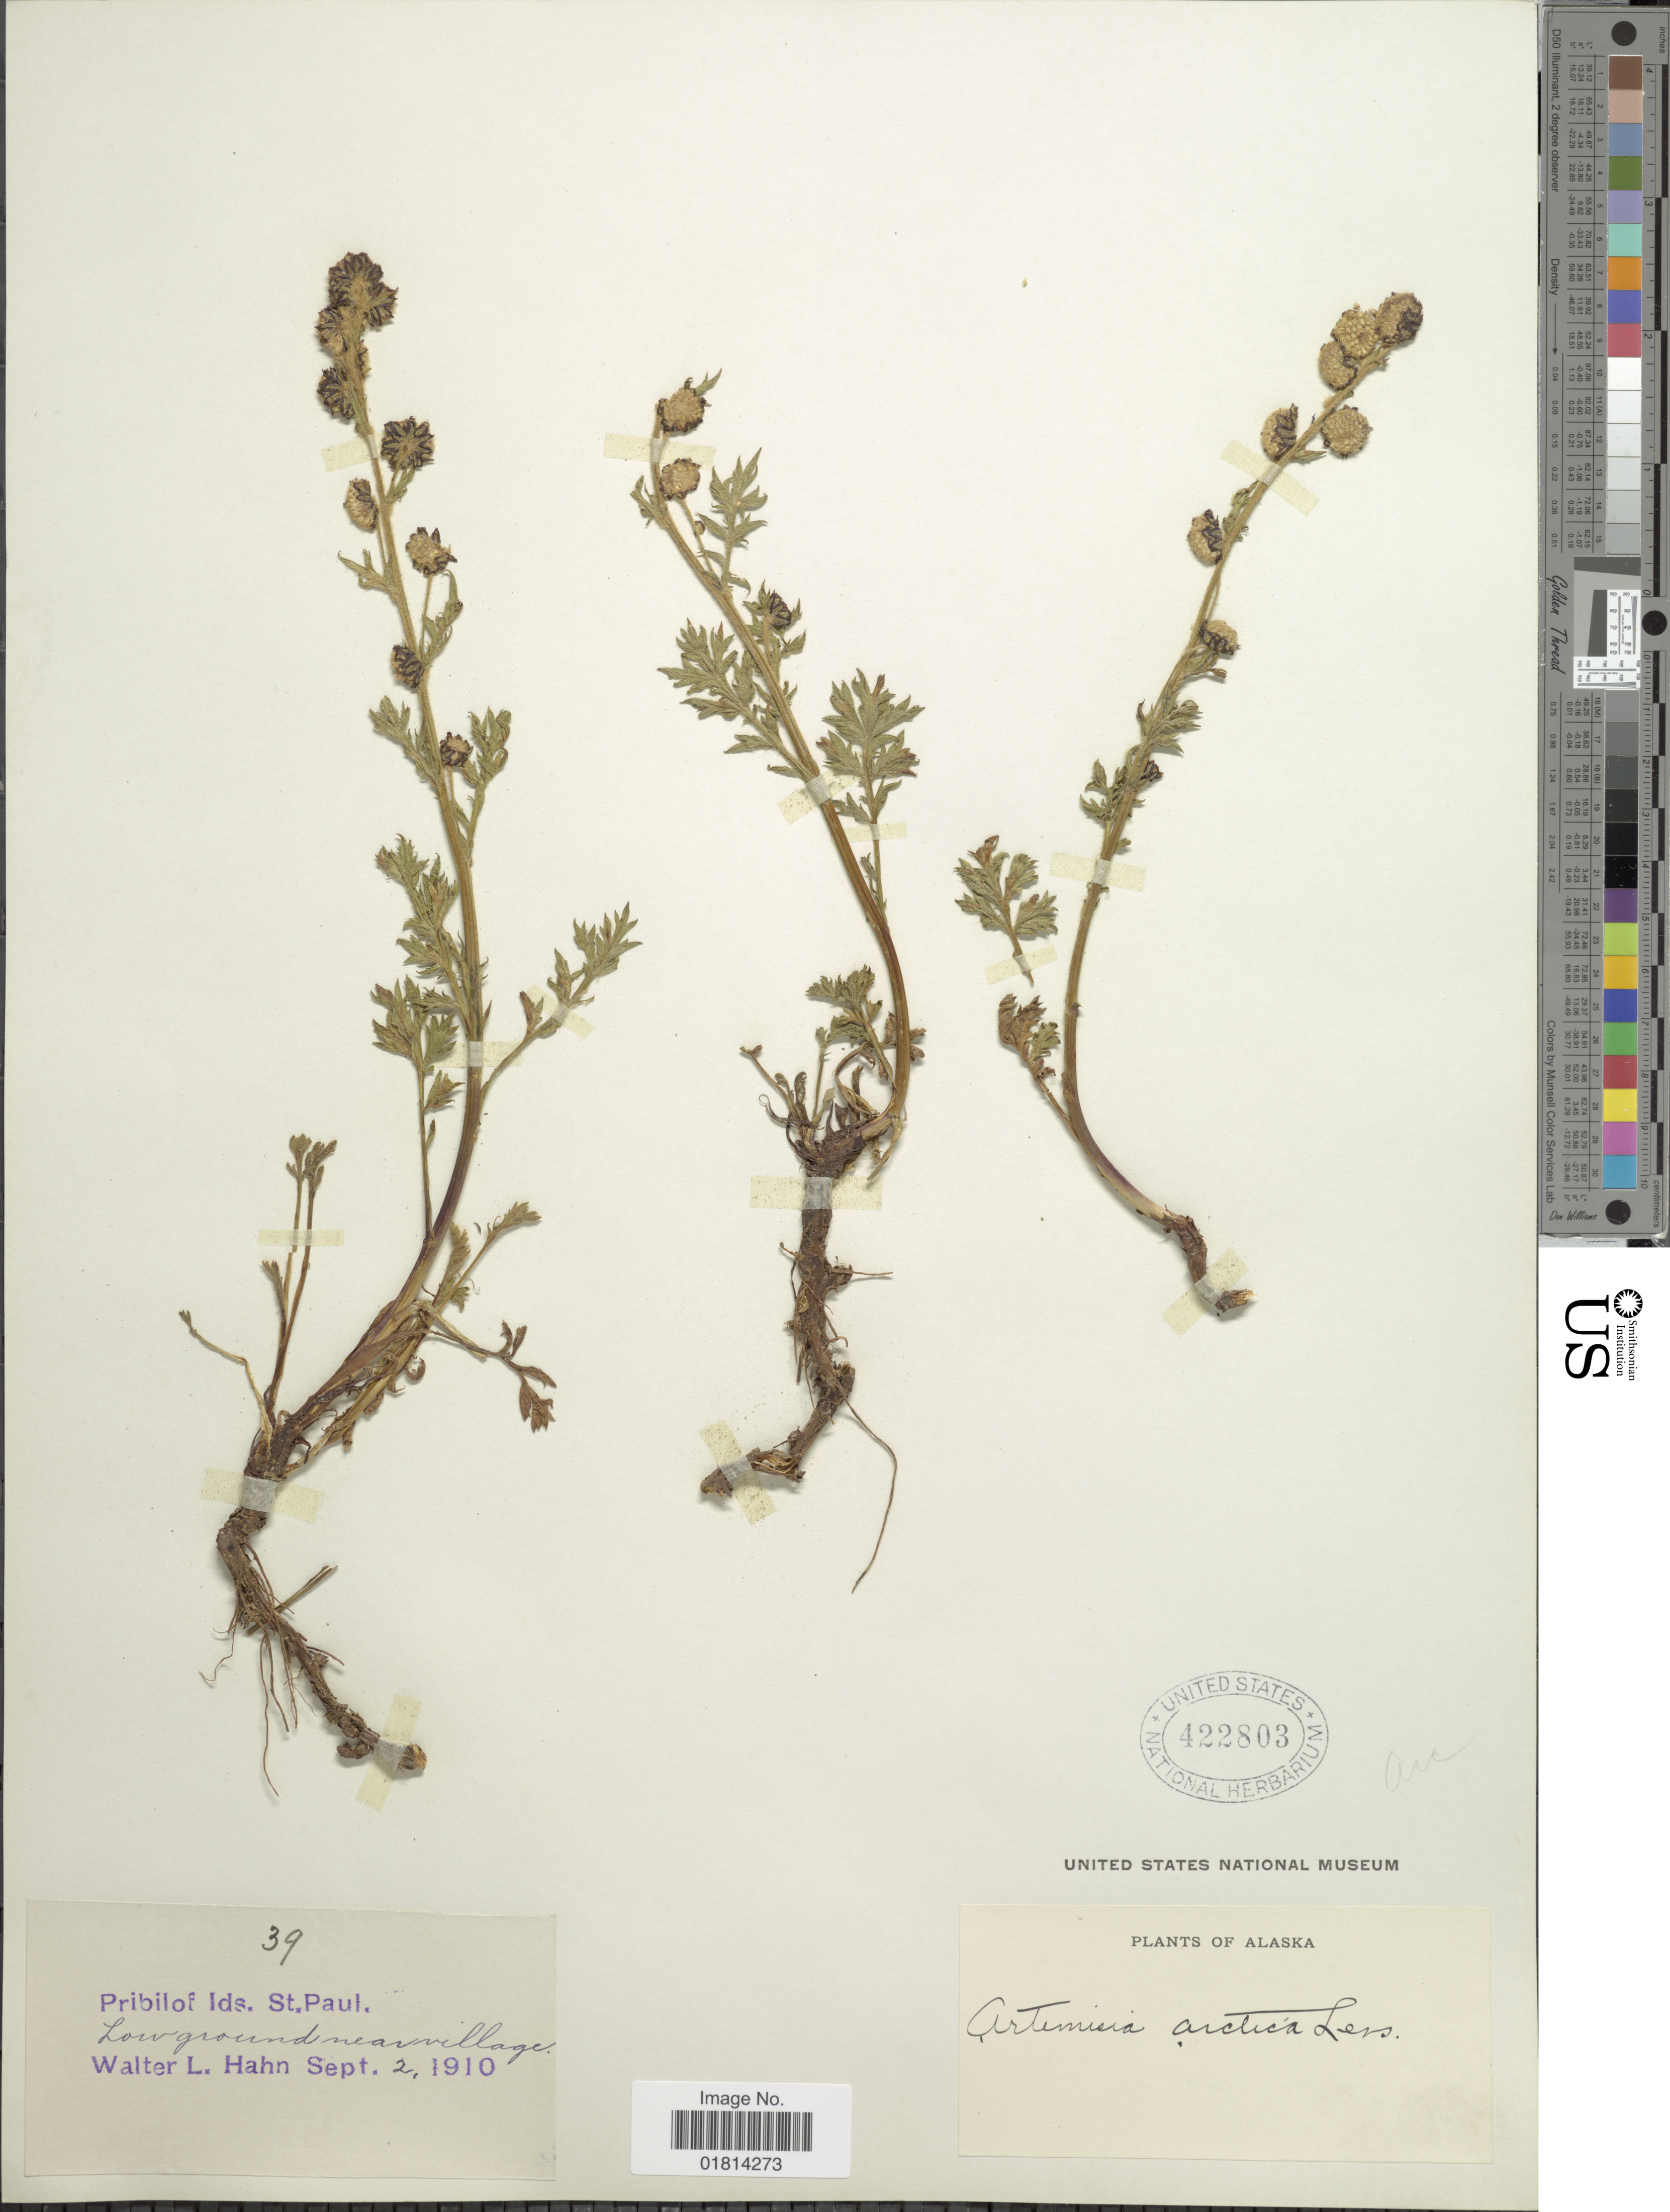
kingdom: Plantae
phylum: Tracheophyta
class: Magnoliopsida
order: Asterales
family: Asteraceae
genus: Artemisia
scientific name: Artemisia arctica var. beringensis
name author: Hultén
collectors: W. L. Hahn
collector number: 39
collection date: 1910-09-02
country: United States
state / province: Alaska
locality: Pribilof Ids. St. Paul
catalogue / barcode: US 422803